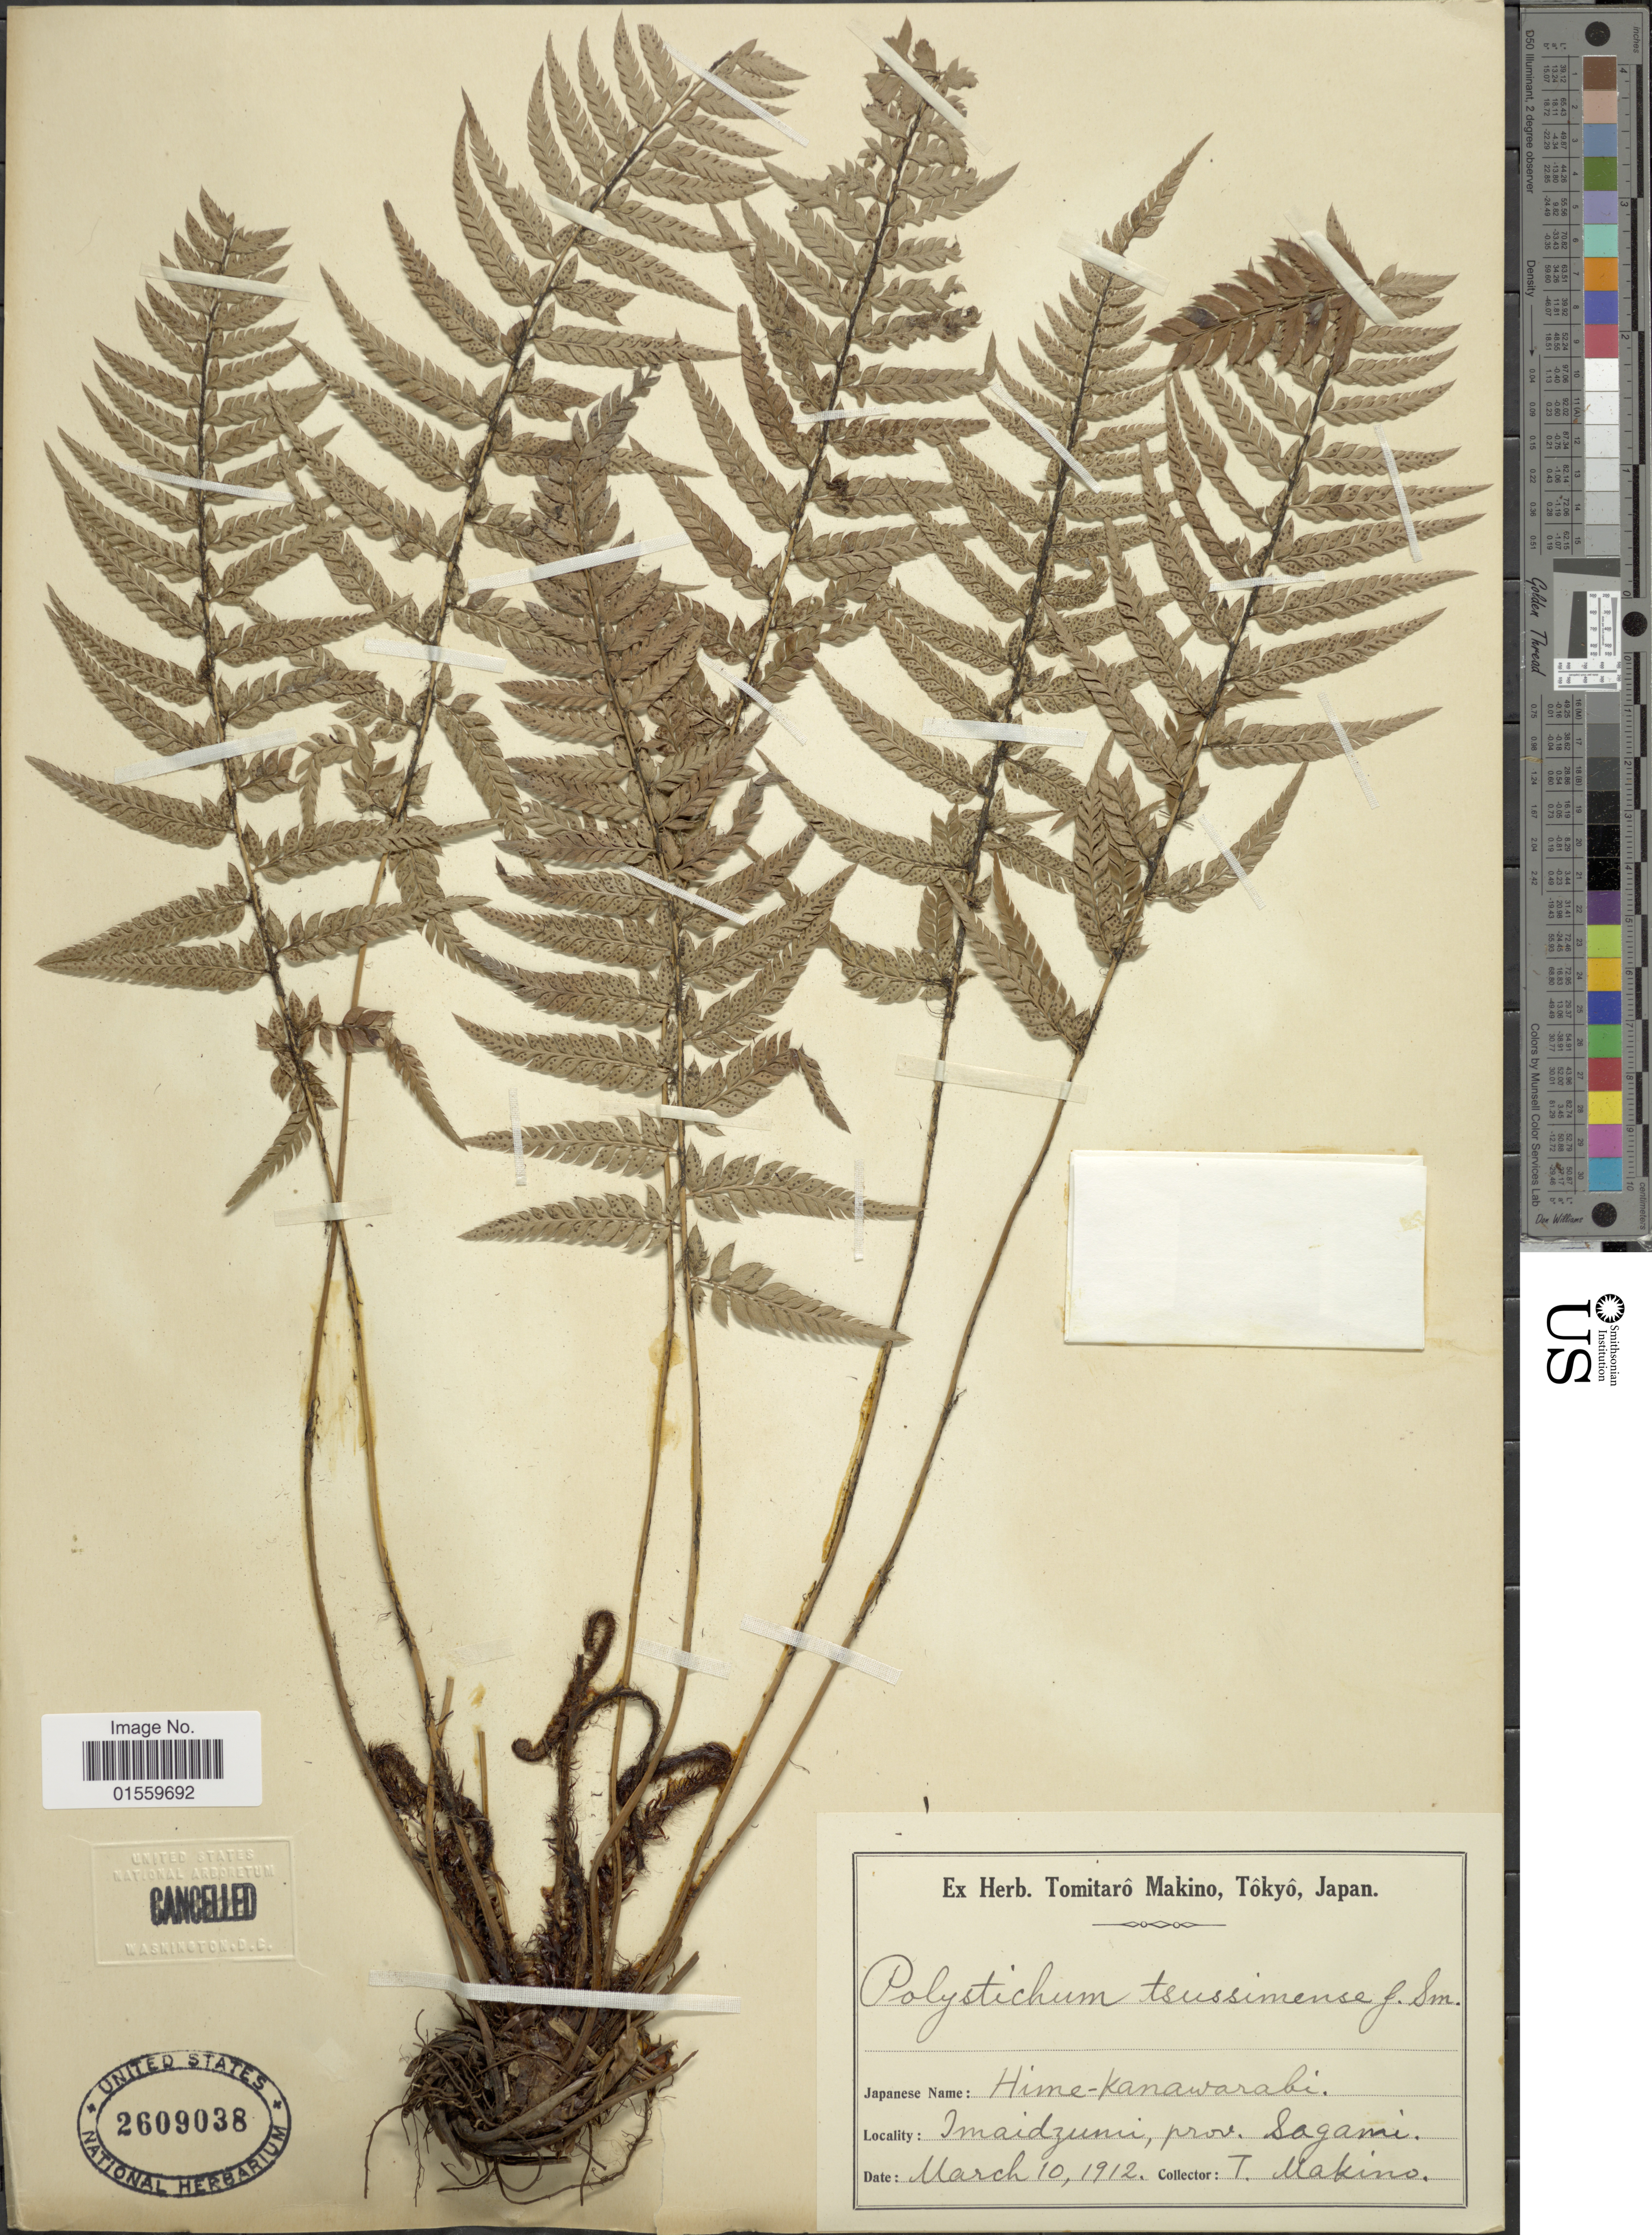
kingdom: Plantae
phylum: Tracheophyta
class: Polypodiopsida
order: Polypodiales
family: Dryopteridaceae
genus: Polystichum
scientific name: Polystichum tsus-simense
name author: (Hook.) J. Sm.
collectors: T. Makino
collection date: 1912-03-10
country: Japan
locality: Imaidzumi, prov. Sagami.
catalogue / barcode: US 2609038